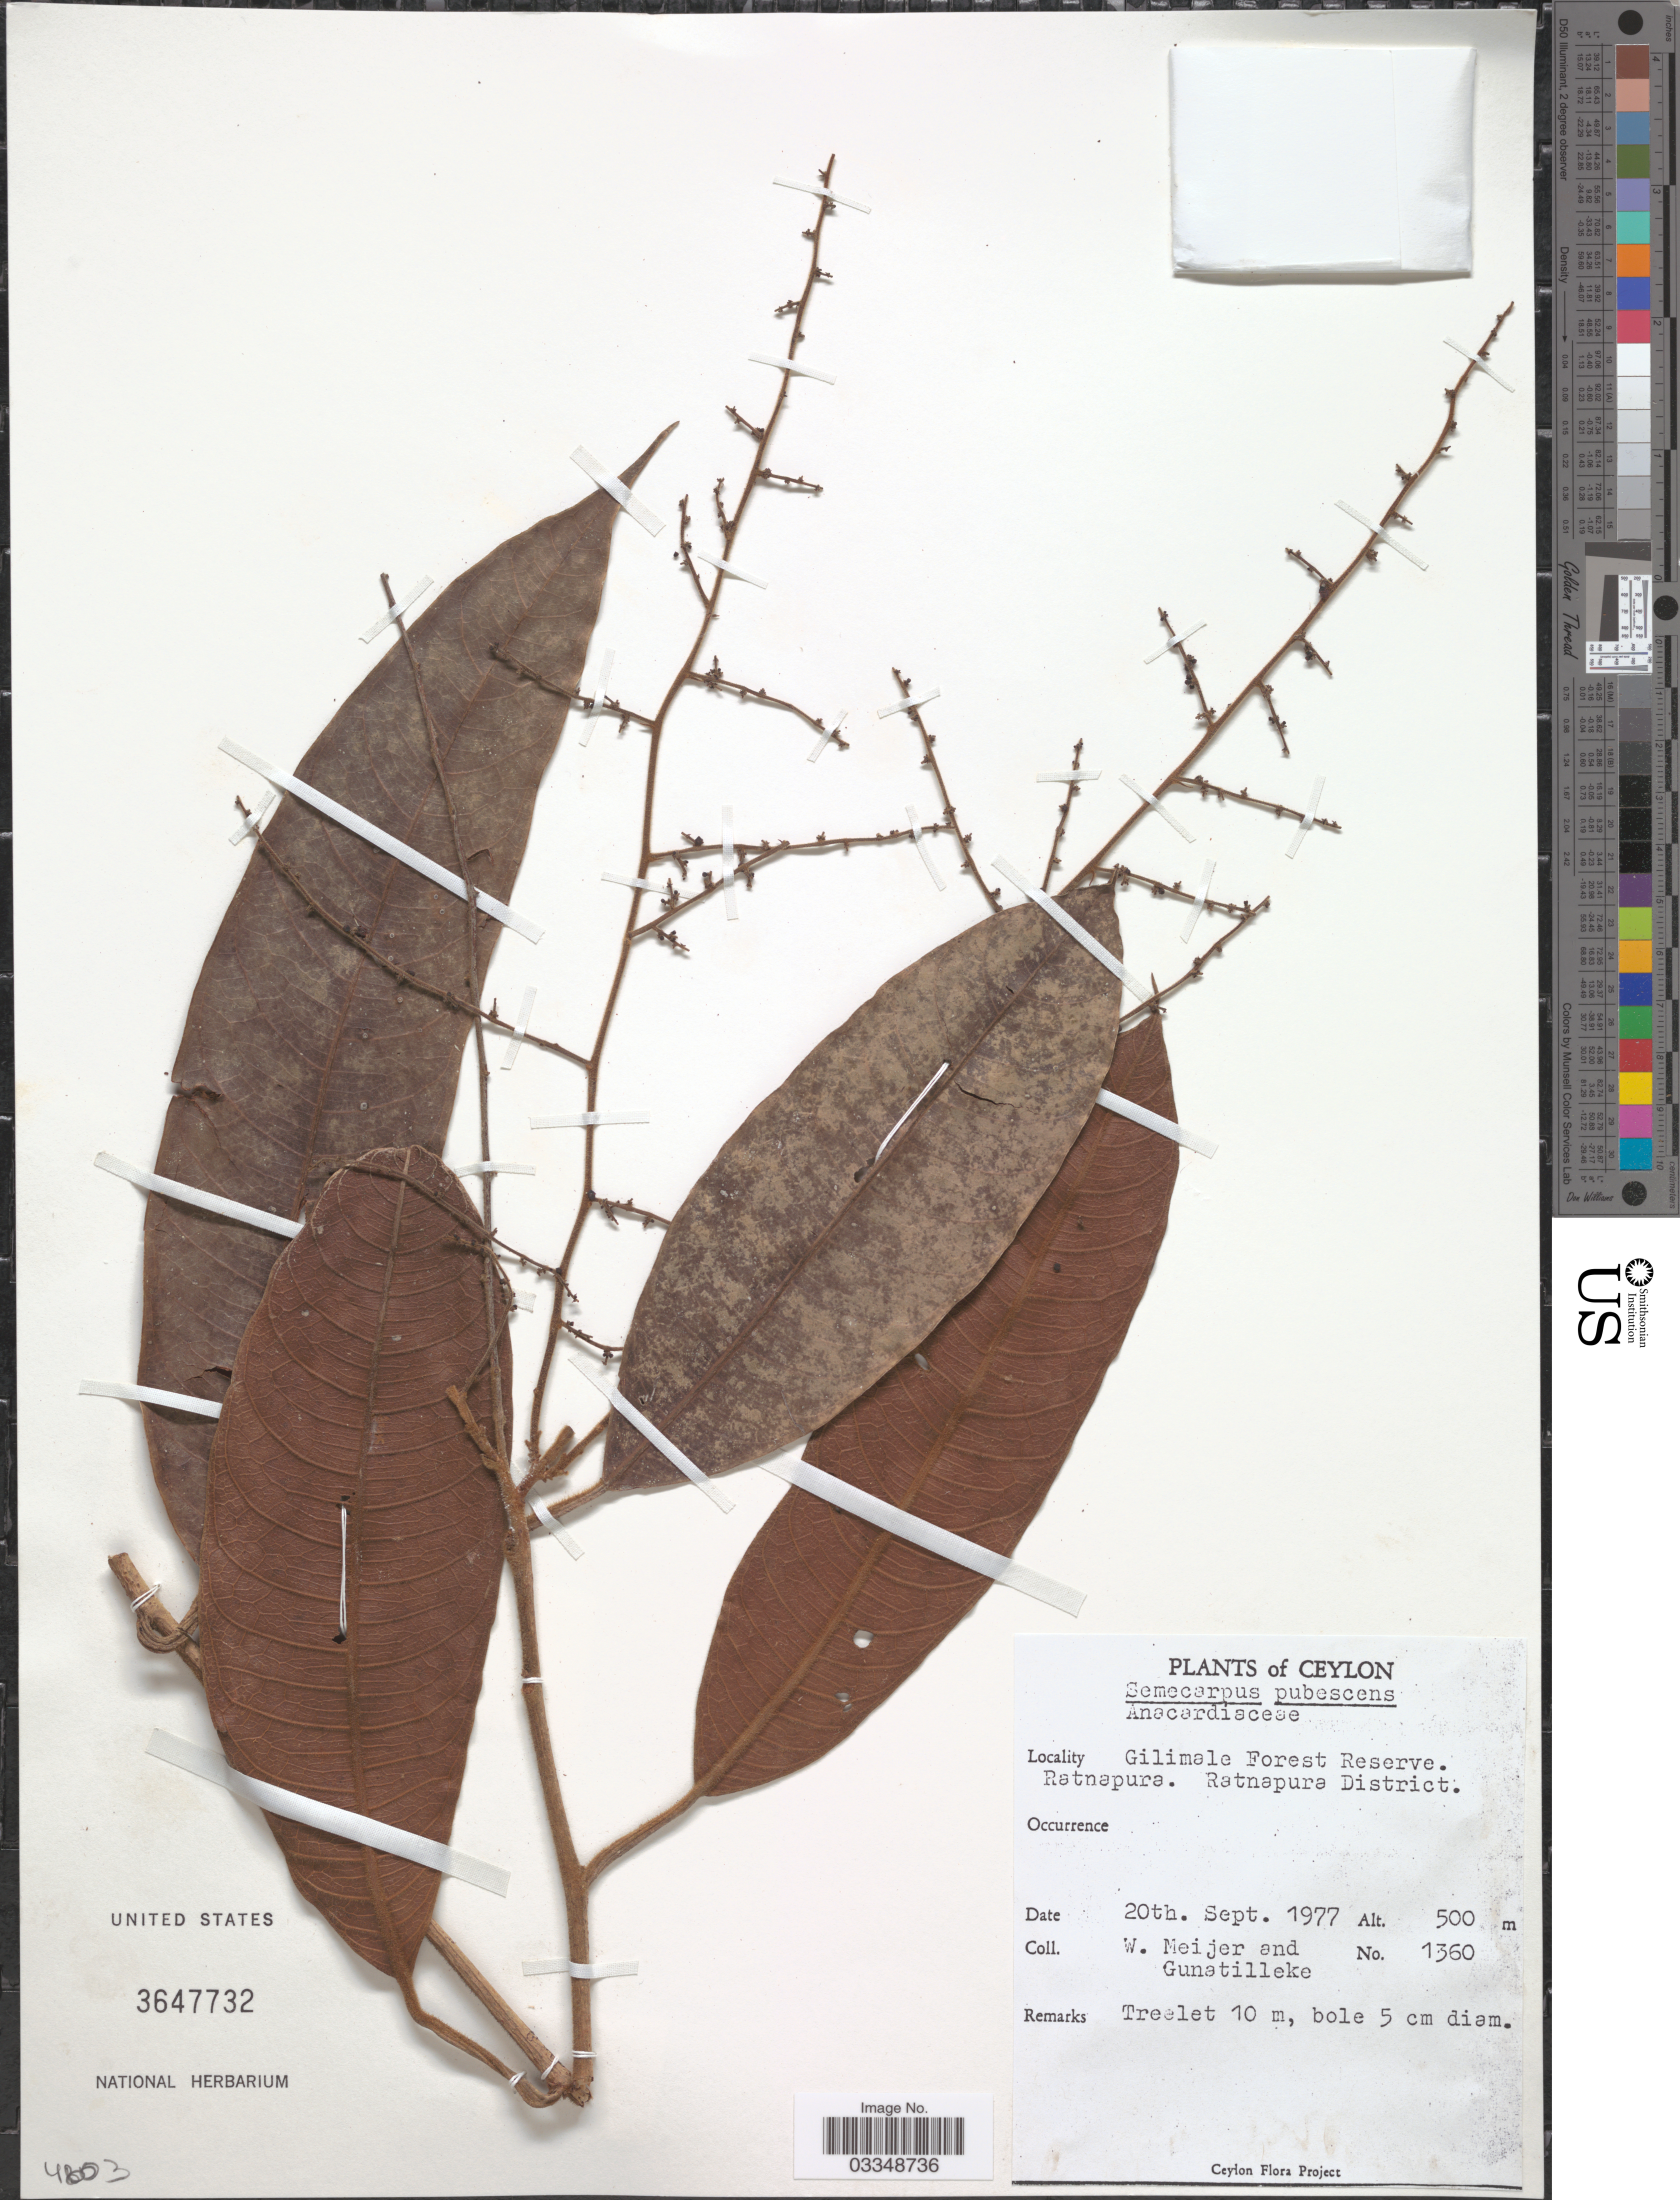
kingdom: Plantae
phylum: Tracheophyta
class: Magnoliopsida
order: Sapindales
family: Anacardiaceae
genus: Semecarpus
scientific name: Semecarpus pubescens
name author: Thwaites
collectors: W. Meijer & -- Gunatilleke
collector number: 1360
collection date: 1977-09-20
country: Sri Lanka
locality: Ceylon. Gilimale Forest Reserve. Ratnapura. Ratnapura District.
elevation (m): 500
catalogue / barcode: US 3647732